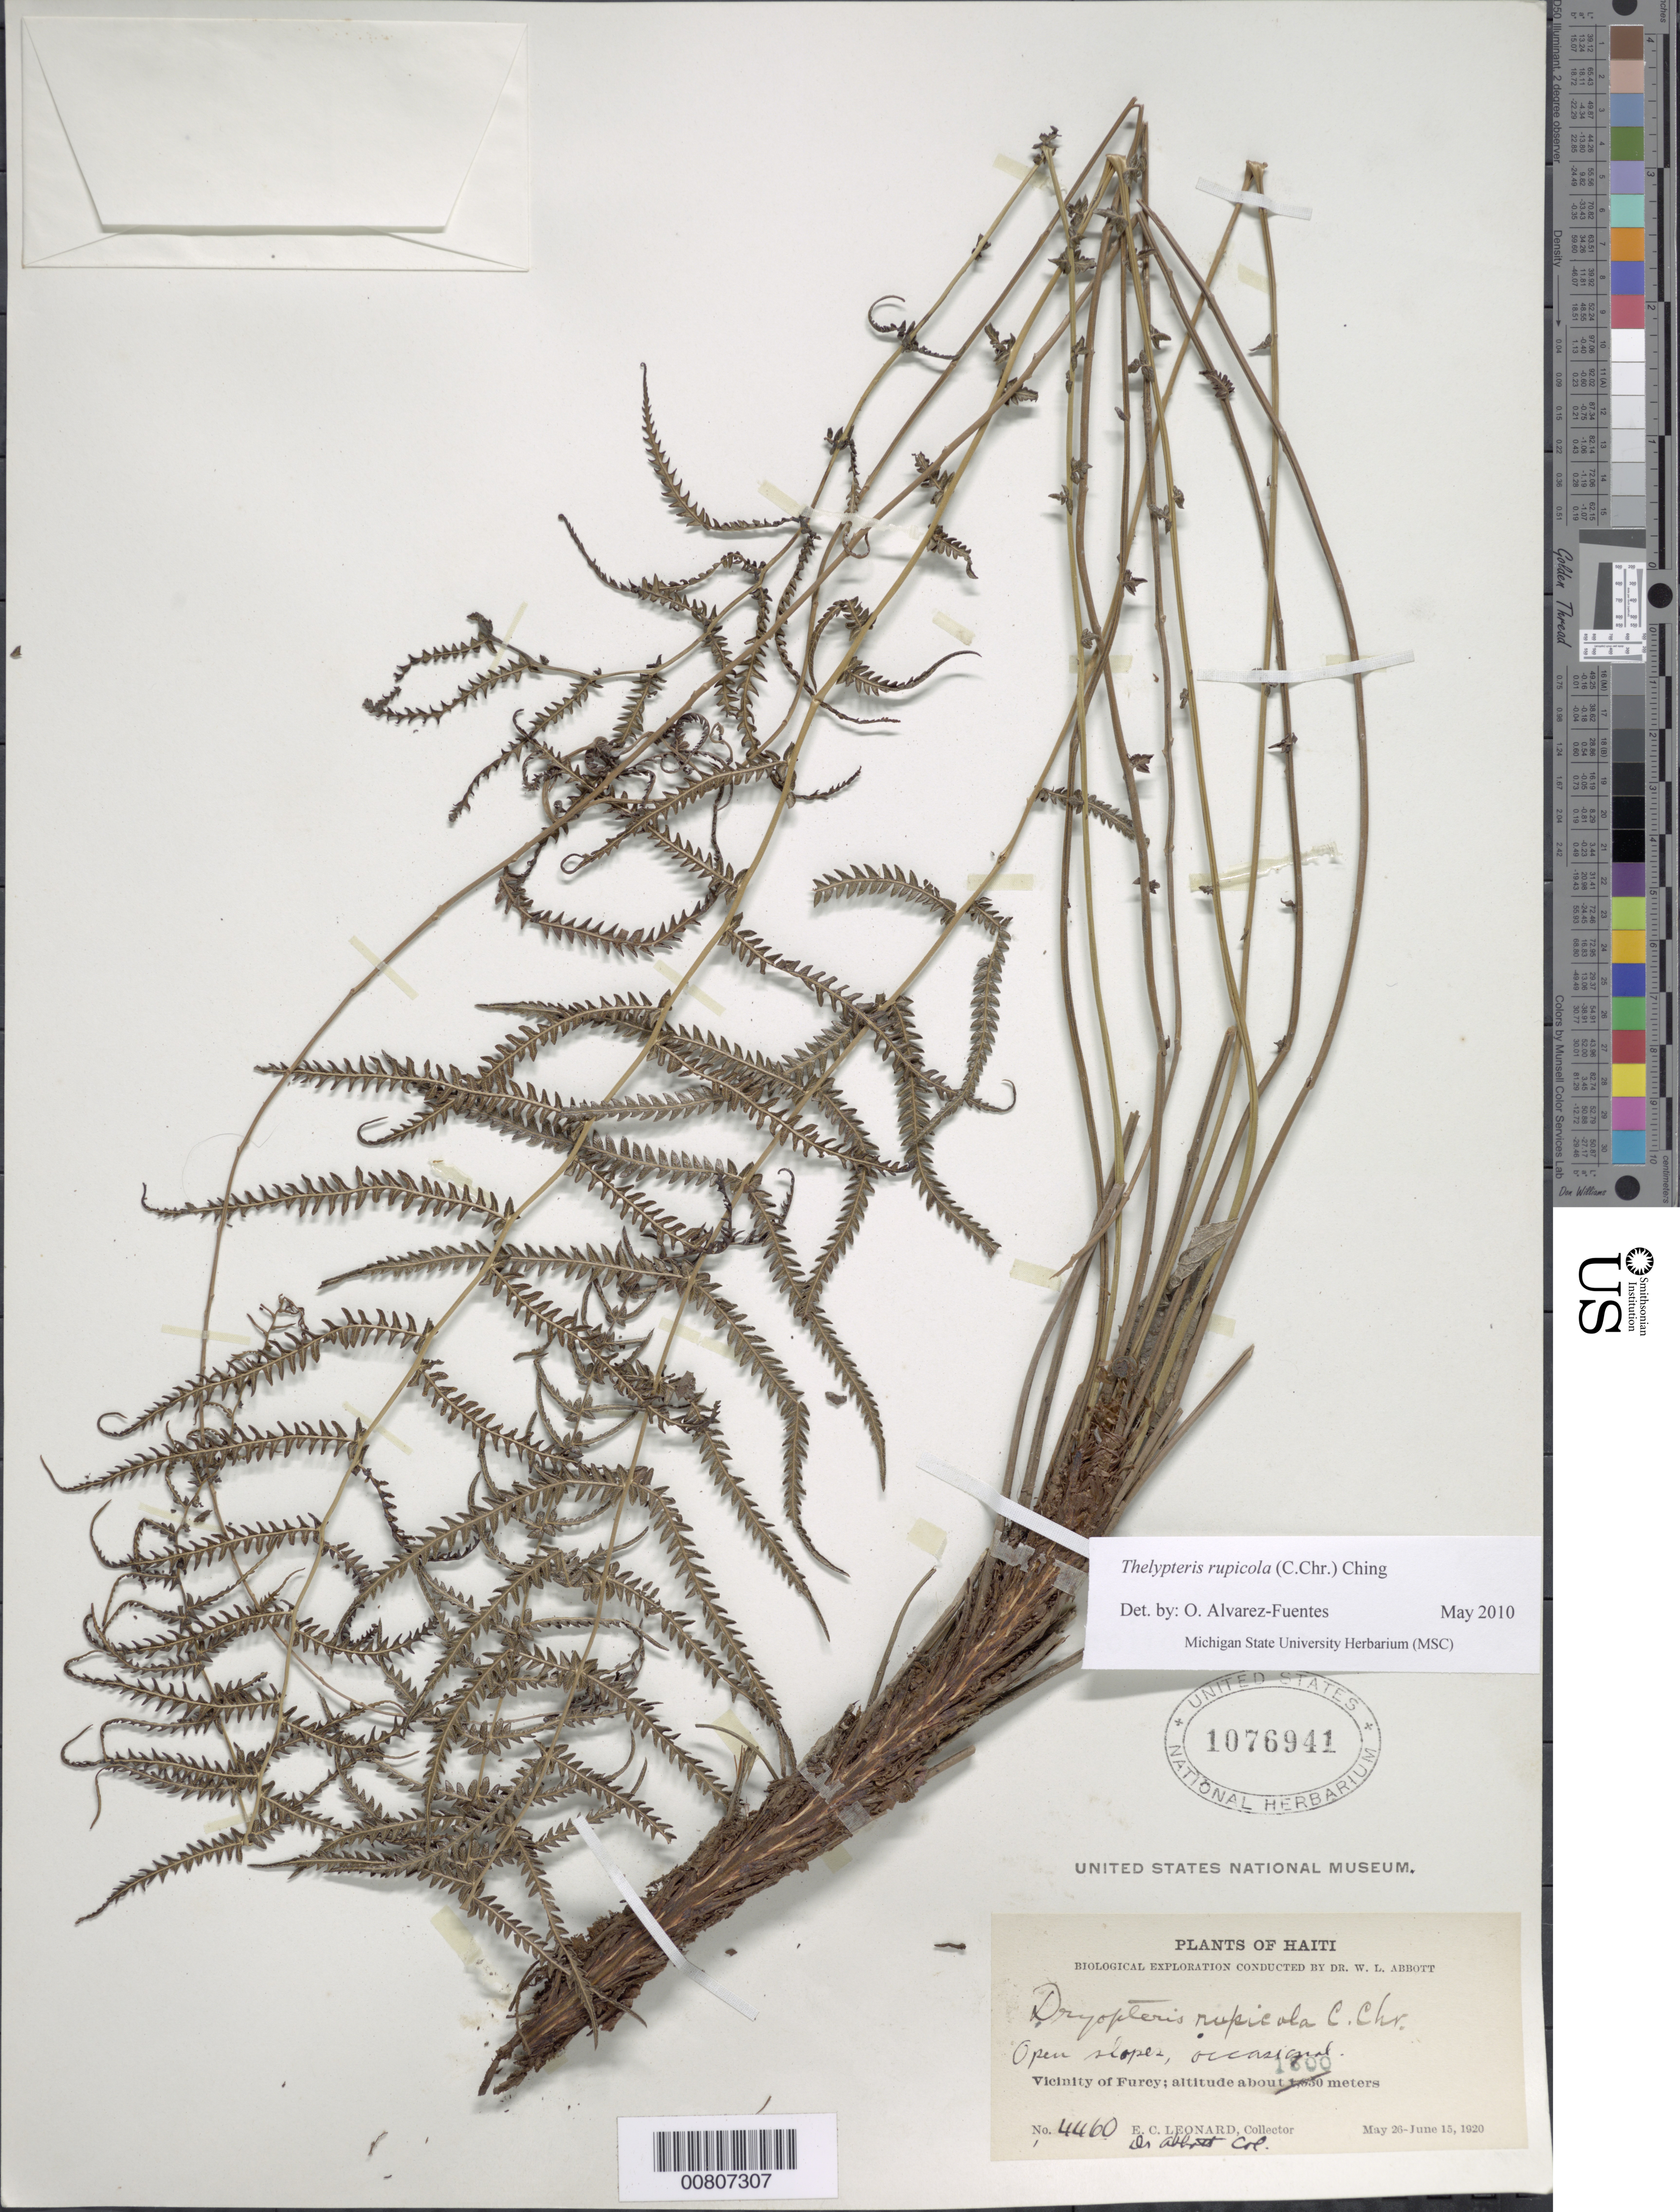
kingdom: Plantae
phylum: Tracheophyta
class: Polypodiopsida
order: Polypodiales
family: Thelypteridaceae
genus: Amauropelta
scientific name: Amauropelta rupicola (C. Chr.) comb. nov., ined 2015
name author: (C. Chr.)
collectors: E. C. Leonard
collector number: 4460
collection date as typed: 26 May 1930 to 15 Jun 1920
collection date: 1920-06-15/1930-05-26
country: Haiti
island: Hispaniola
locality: Furcy vicinity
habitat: Open slopes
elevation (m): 1300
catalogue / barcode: US 1076941